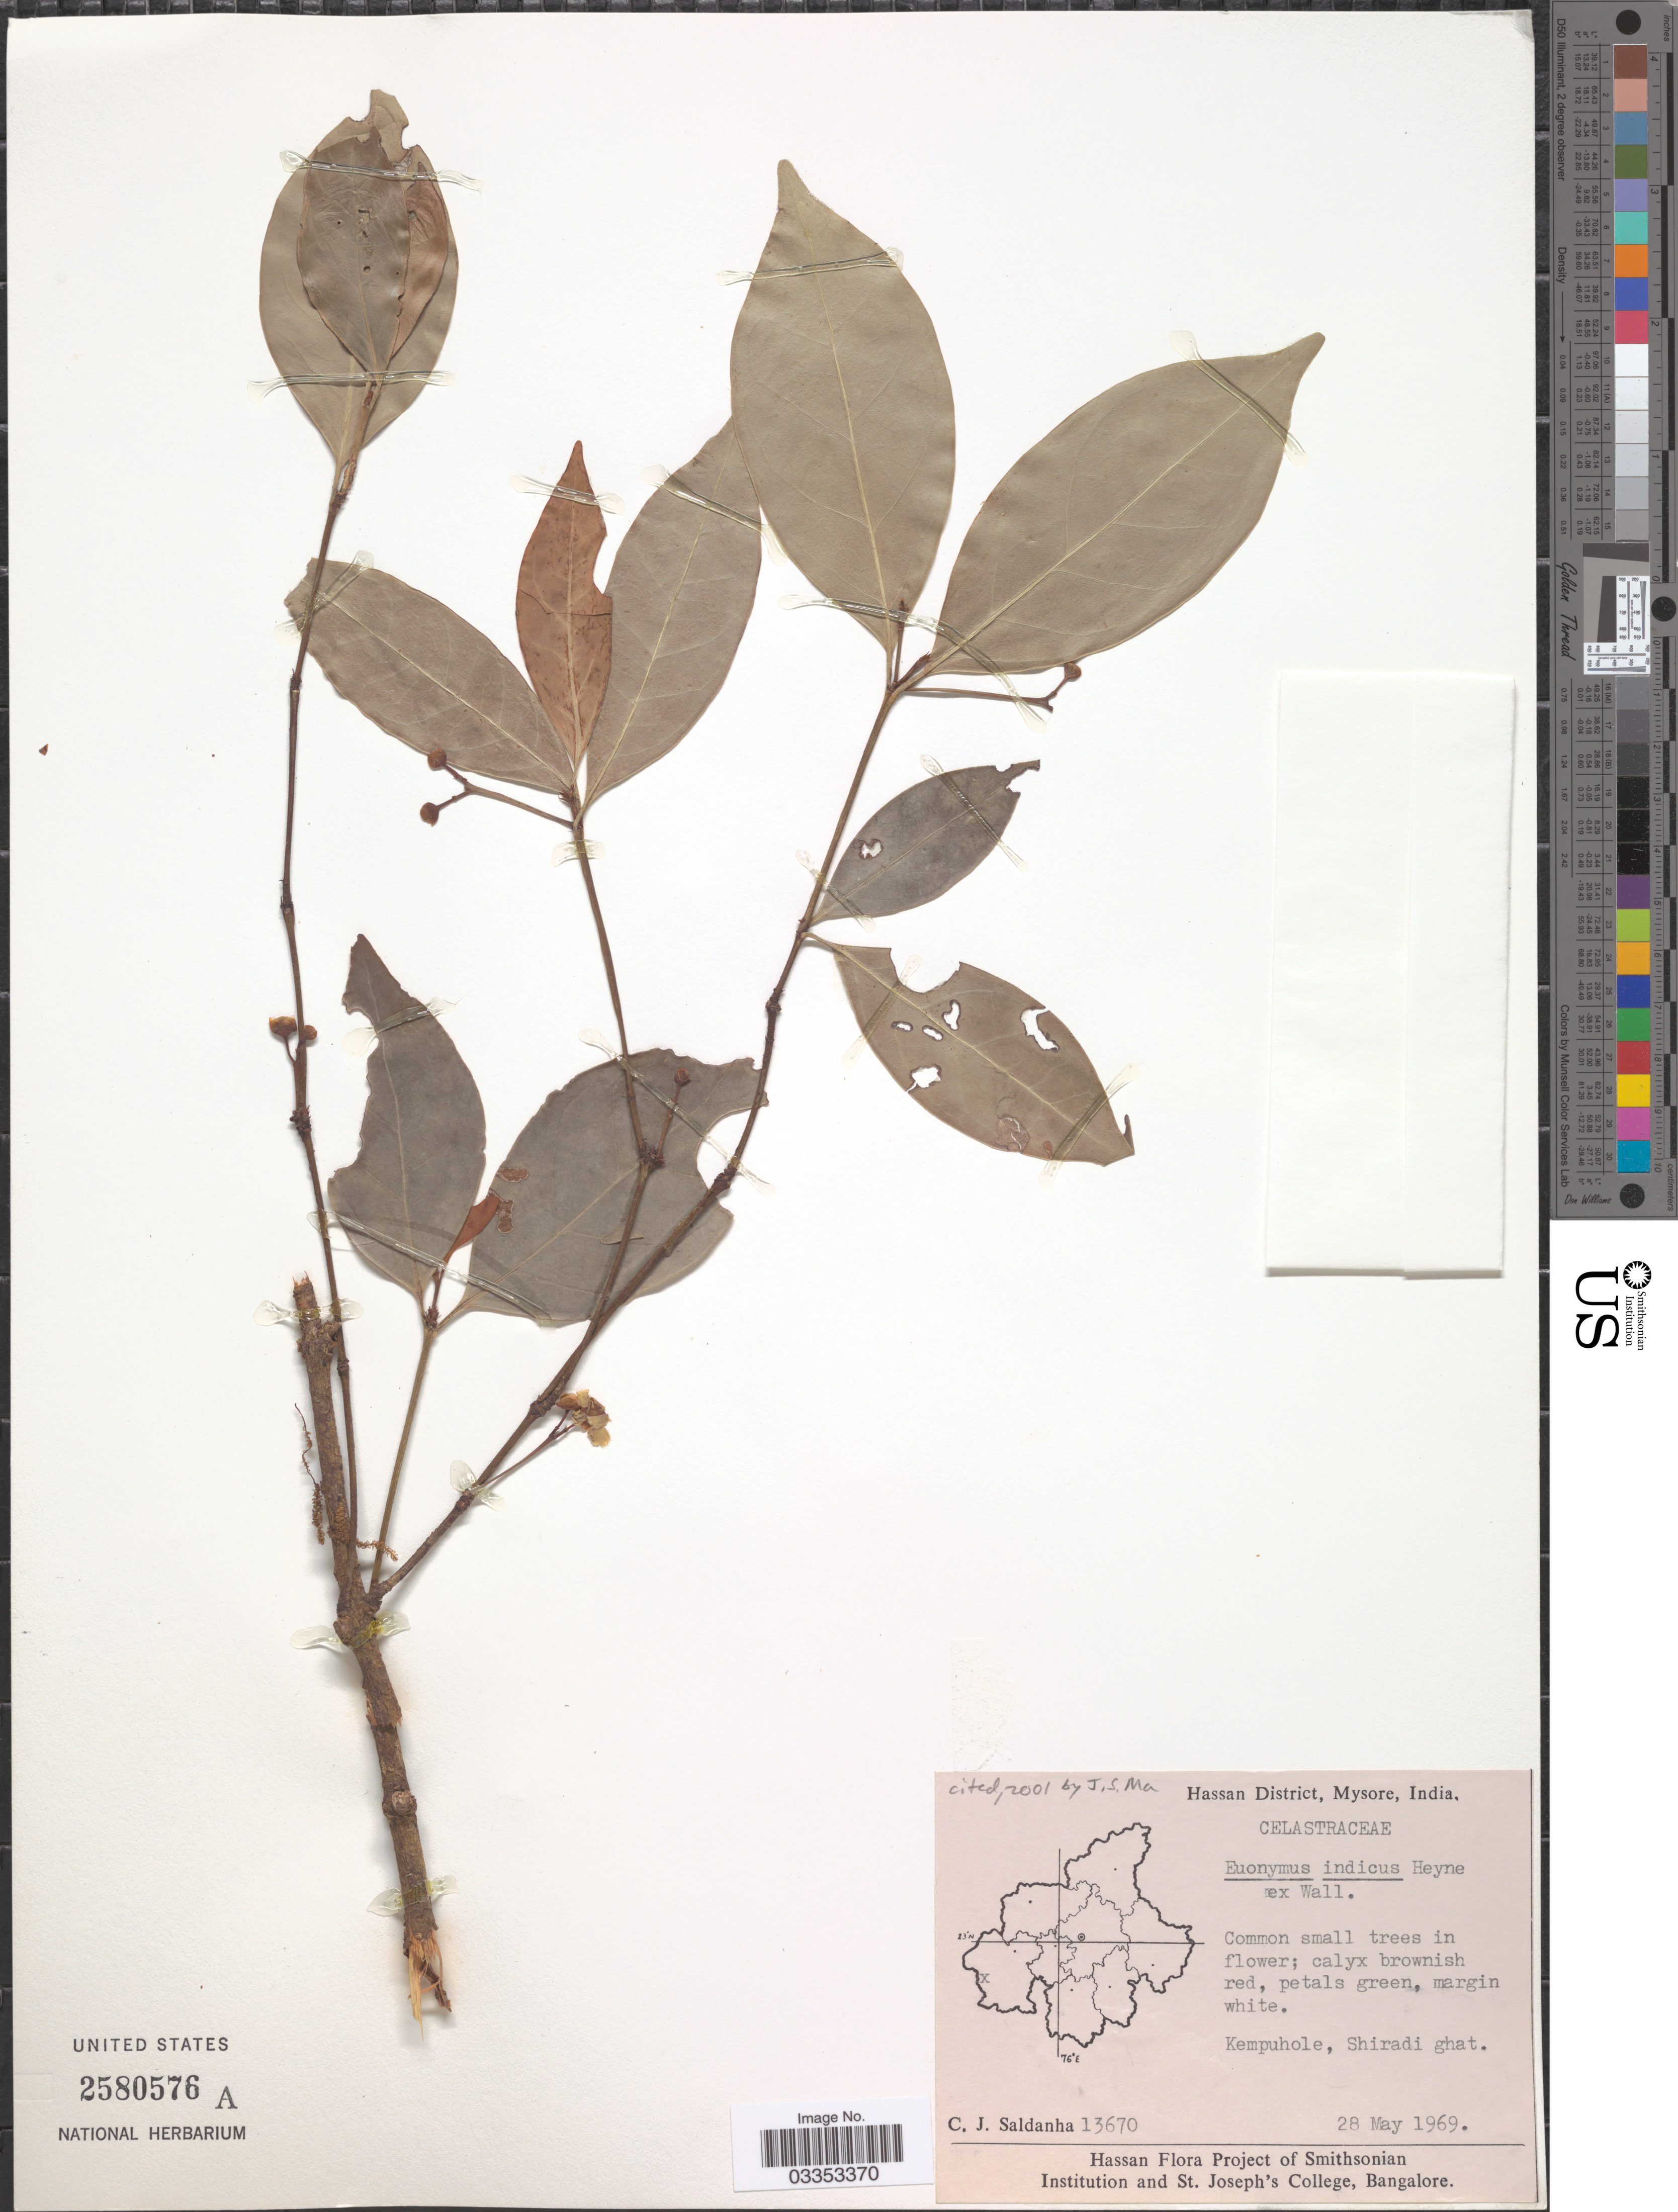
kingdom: Plantae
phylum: Tracheophyta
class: Magnoliopsida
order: Celastrales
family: Celastraceae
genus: Euonymus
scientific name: Euonymus indicus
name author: B. Heyne ex Wall.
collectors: C. J. Saldanha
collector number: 13670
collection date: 1969-05-28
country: India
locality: Hassan District, Mysore. Kempuhole, Shiradi ghat.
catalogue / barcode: US 2580576A